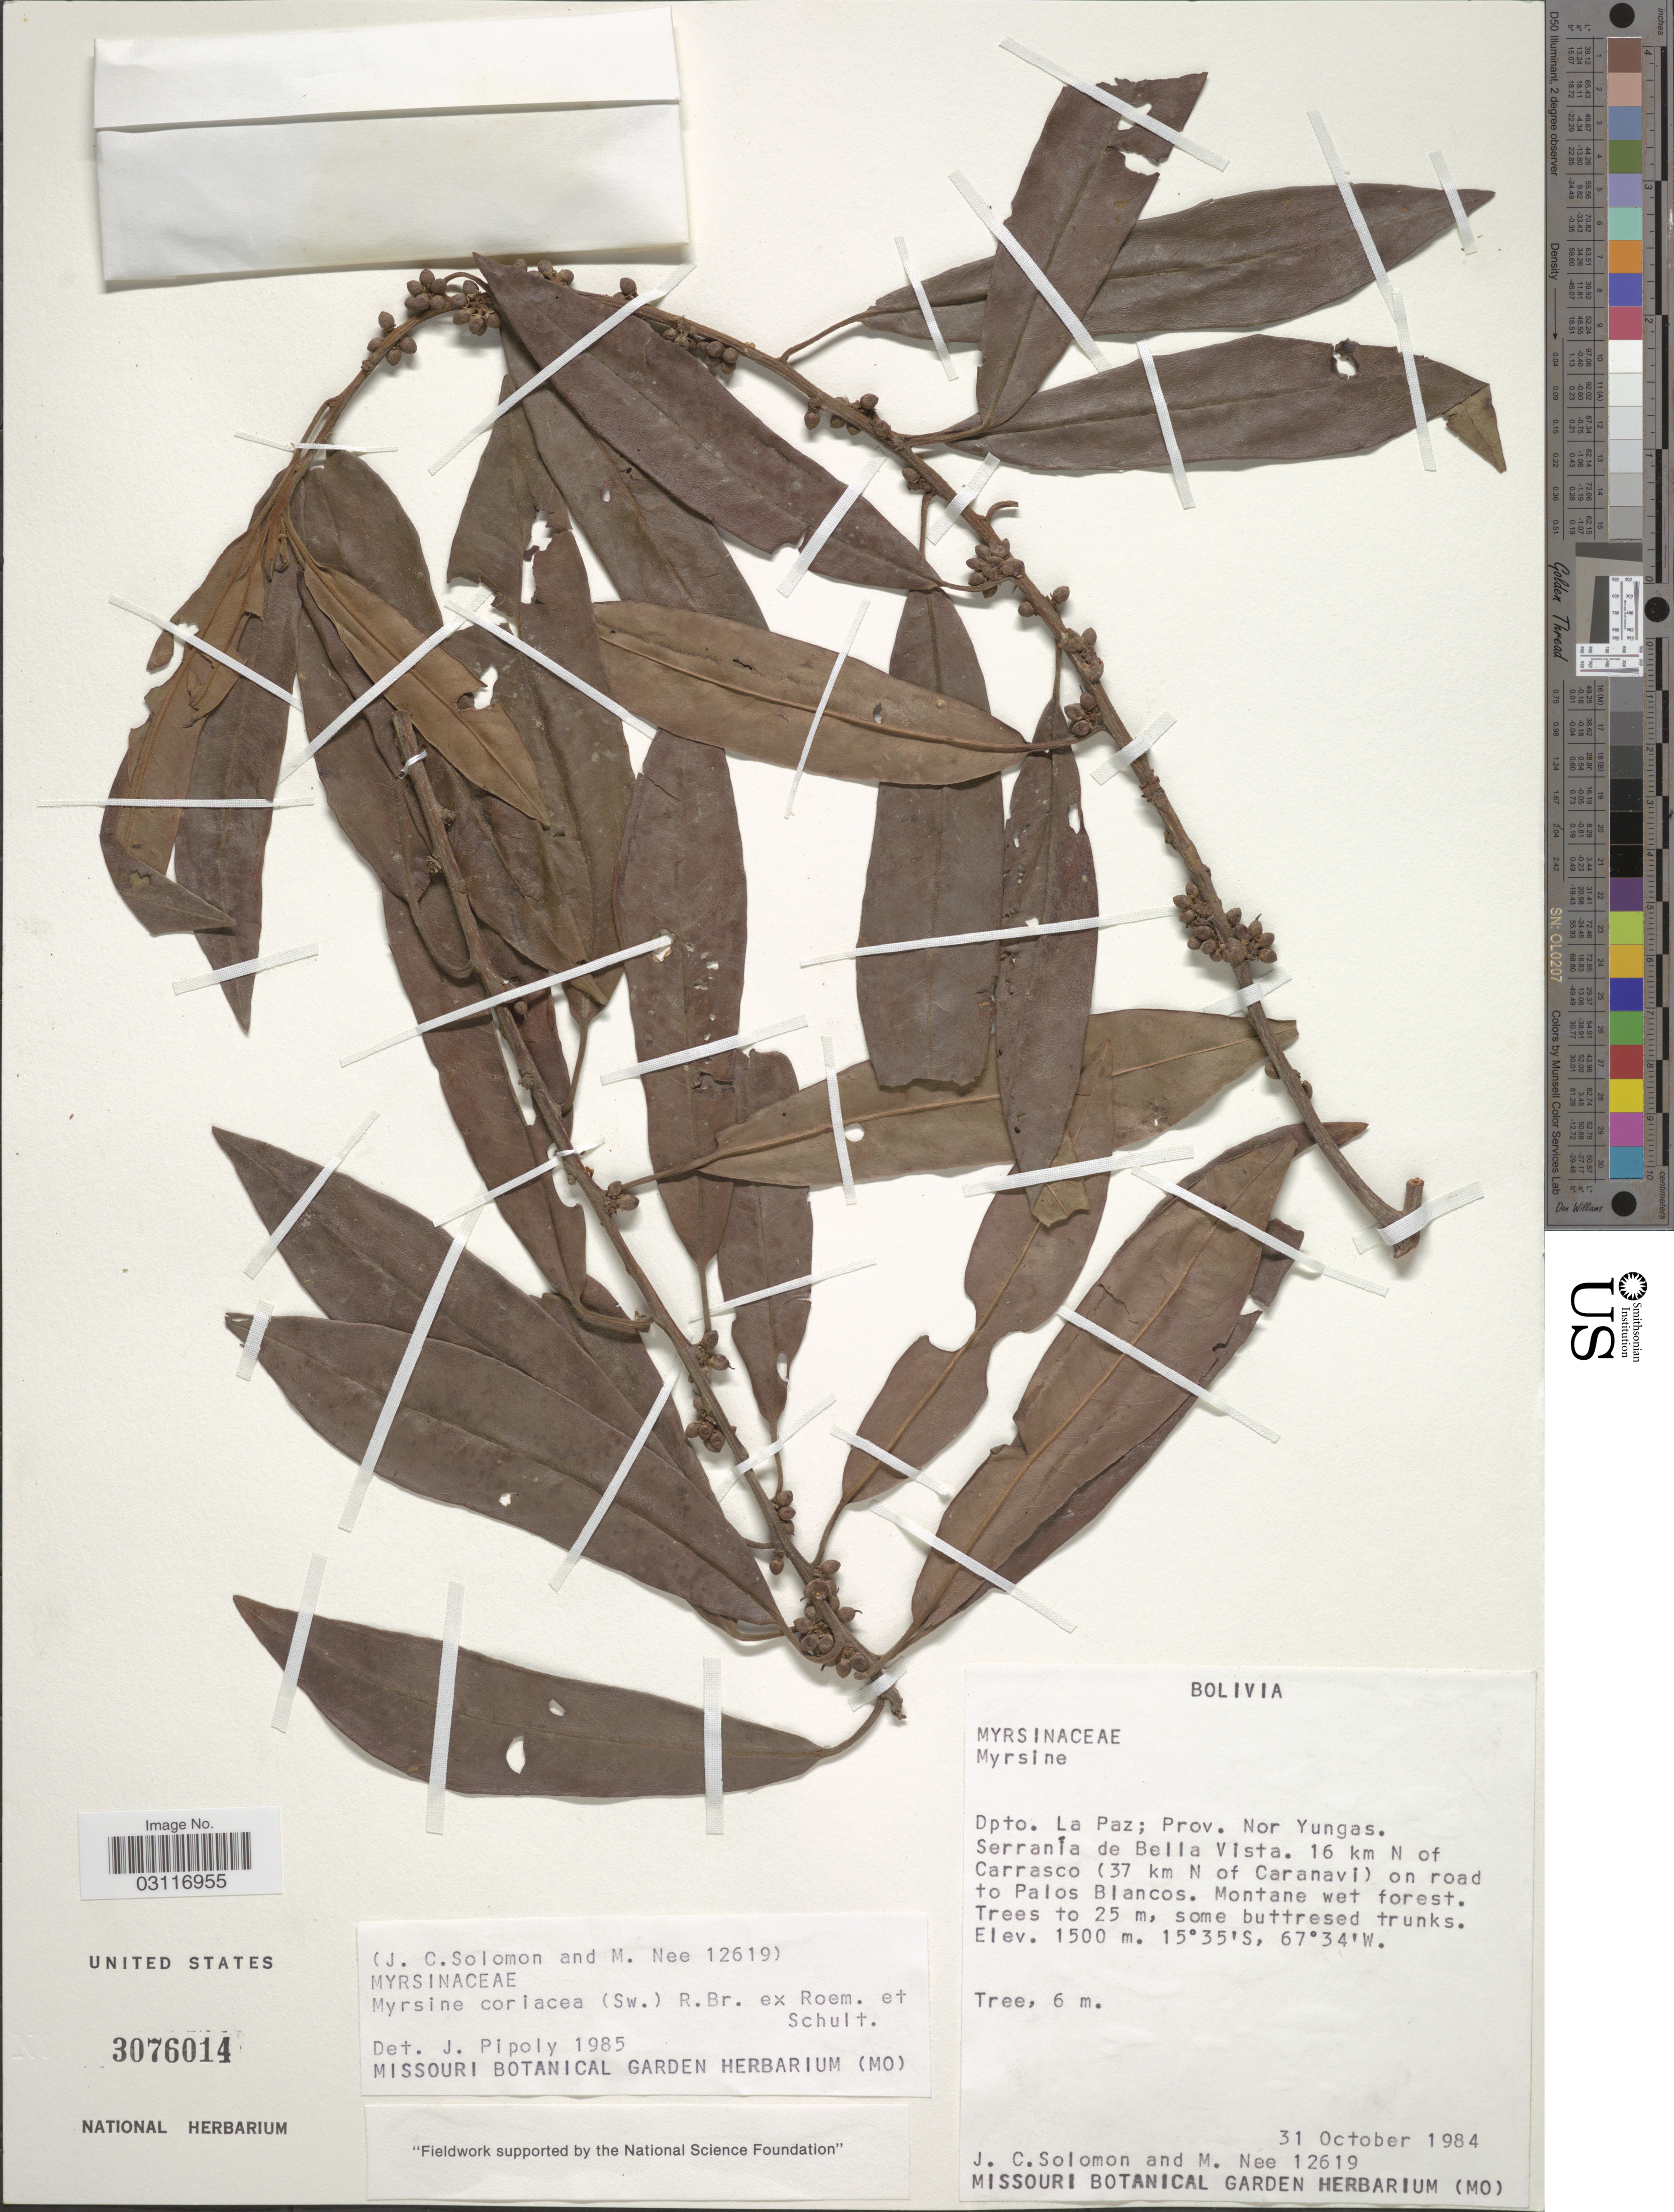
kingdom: Plantae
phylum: Tracheophyta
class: Magnoliopsida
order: Ericales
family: Primulaceae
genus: Myrsine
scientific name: Myrsine umbellata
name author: Mart.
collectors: J. C. Solomon & M. Nee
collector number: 12619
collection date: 1984-10-31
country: Bolivia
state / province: La Paz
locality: Dpto. La Paz; Prov. Nor Yungas. Serranía de Bella Vista. 16 km N of Carrasco (37 km N of Caranavi) on road to Palos Blancos. Montane west forest.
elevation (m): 1500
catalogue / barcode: US 3076014